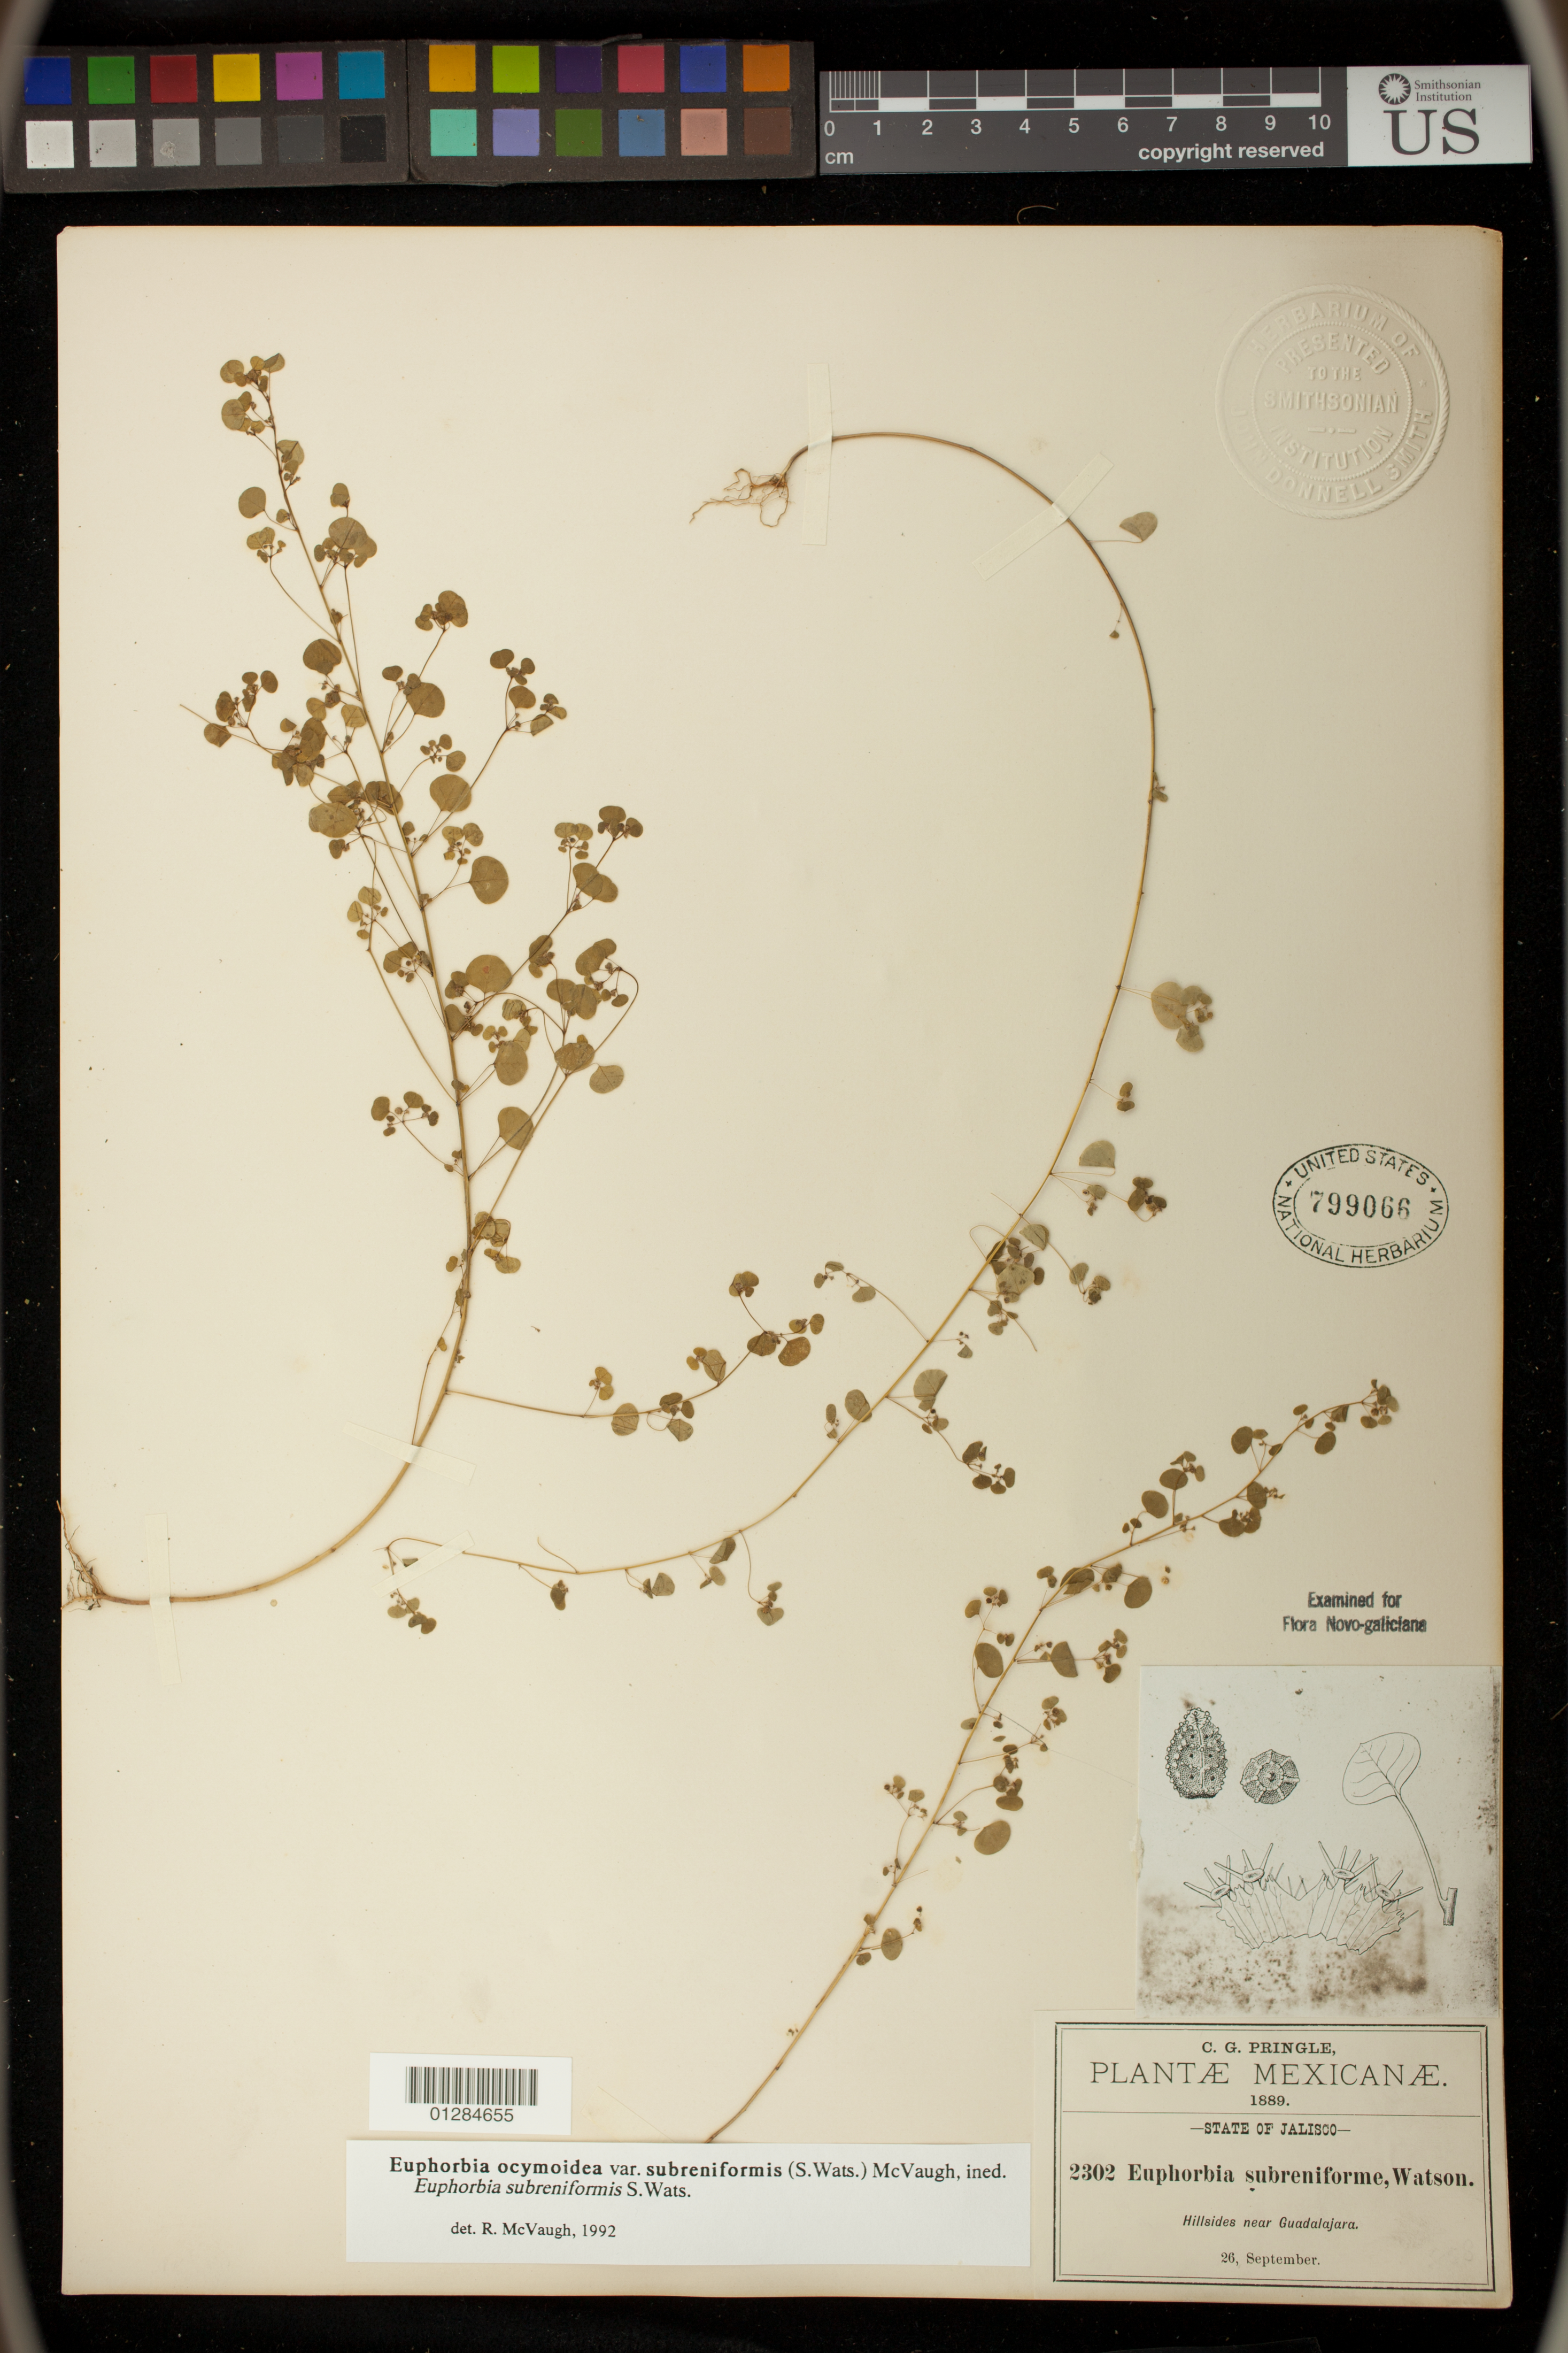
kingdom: Plantae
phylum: Tracheophyta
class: Magnoliopsida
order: Malpighiales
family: Euphorbiaceae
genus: Euphorbia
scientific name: Euphorbia fimbrilligera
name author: Mart.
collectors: C. G. Pringle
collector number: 2302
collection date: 1889-09-26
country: Mexico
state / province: Jalisco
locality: Hillsides near Guadalajara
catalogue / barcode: US 799066